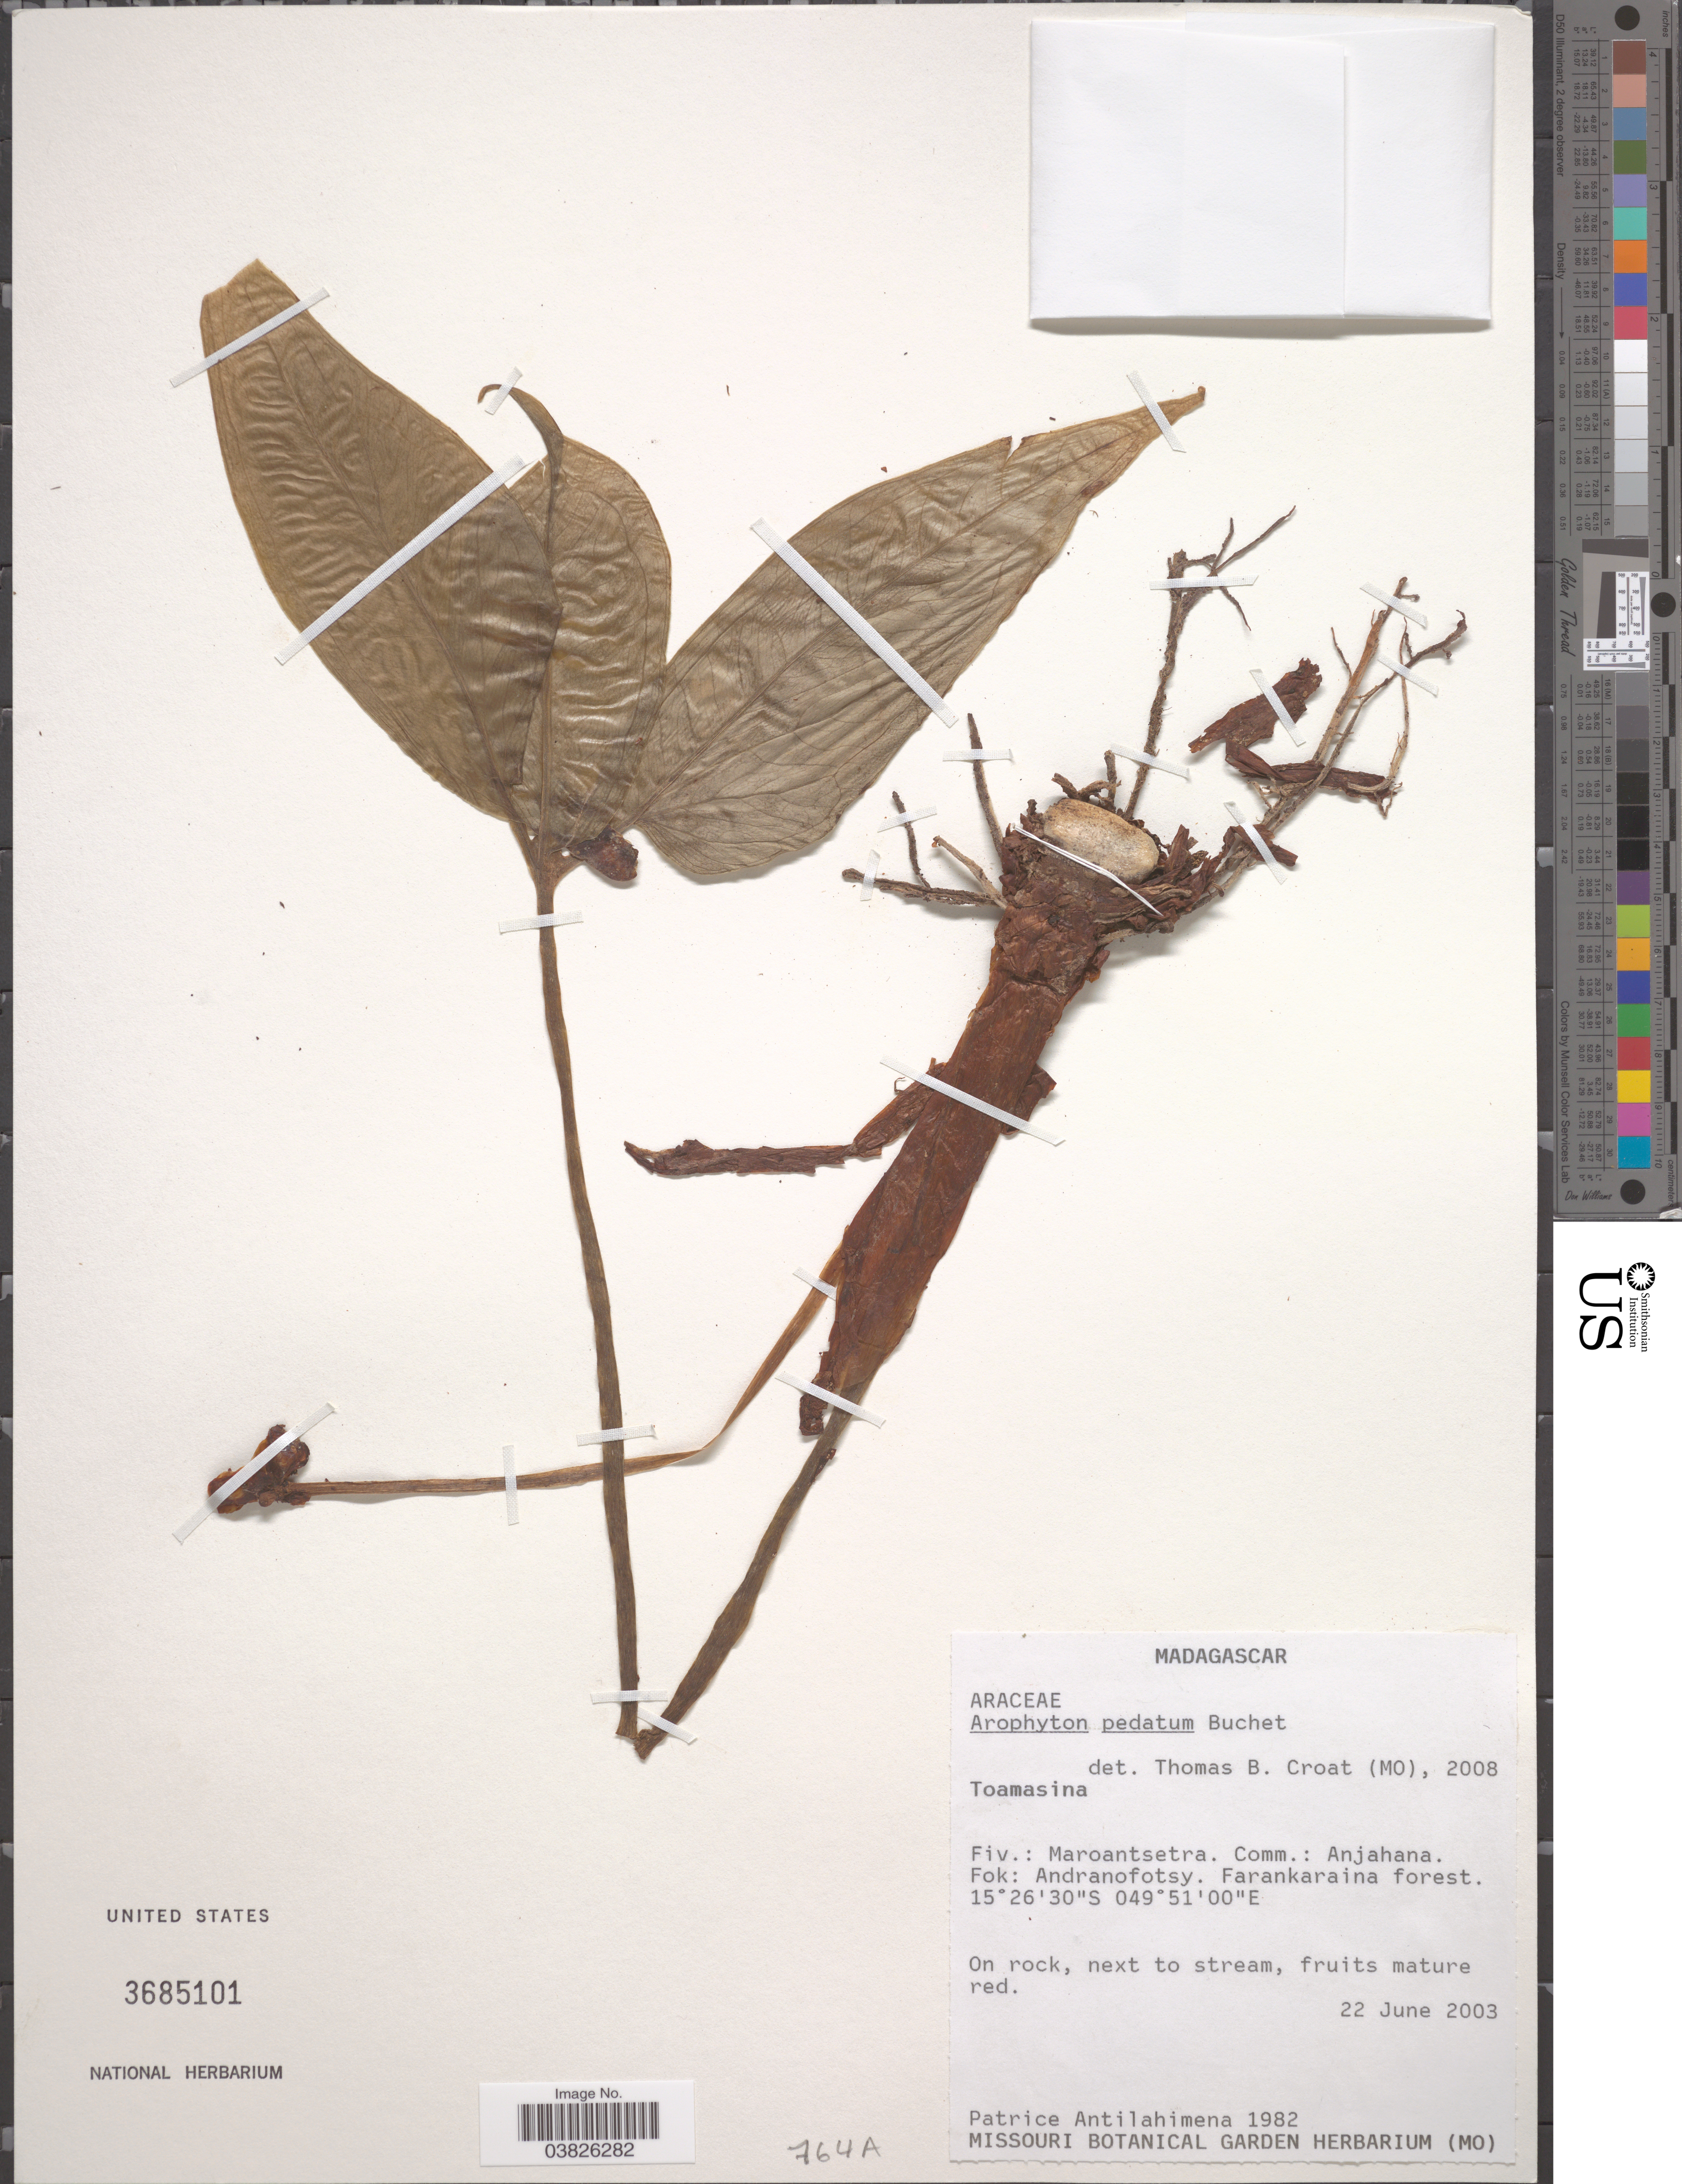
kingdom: Plantae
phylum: Tracheophyta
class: Liliopsida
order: Alismatales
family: Araceae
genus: Arophyton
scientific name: Arophyton pedatum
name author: Buchet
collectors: P. Antilahimena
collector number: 1982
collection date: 2003-06-22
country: Madagascar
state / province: Analanjirofo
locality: Fiv.: Moroantsetra. Comm.: Anjahana. Fok: Andranofotsy. Farankaraina forest. Next to stream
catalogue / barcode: US 3685101